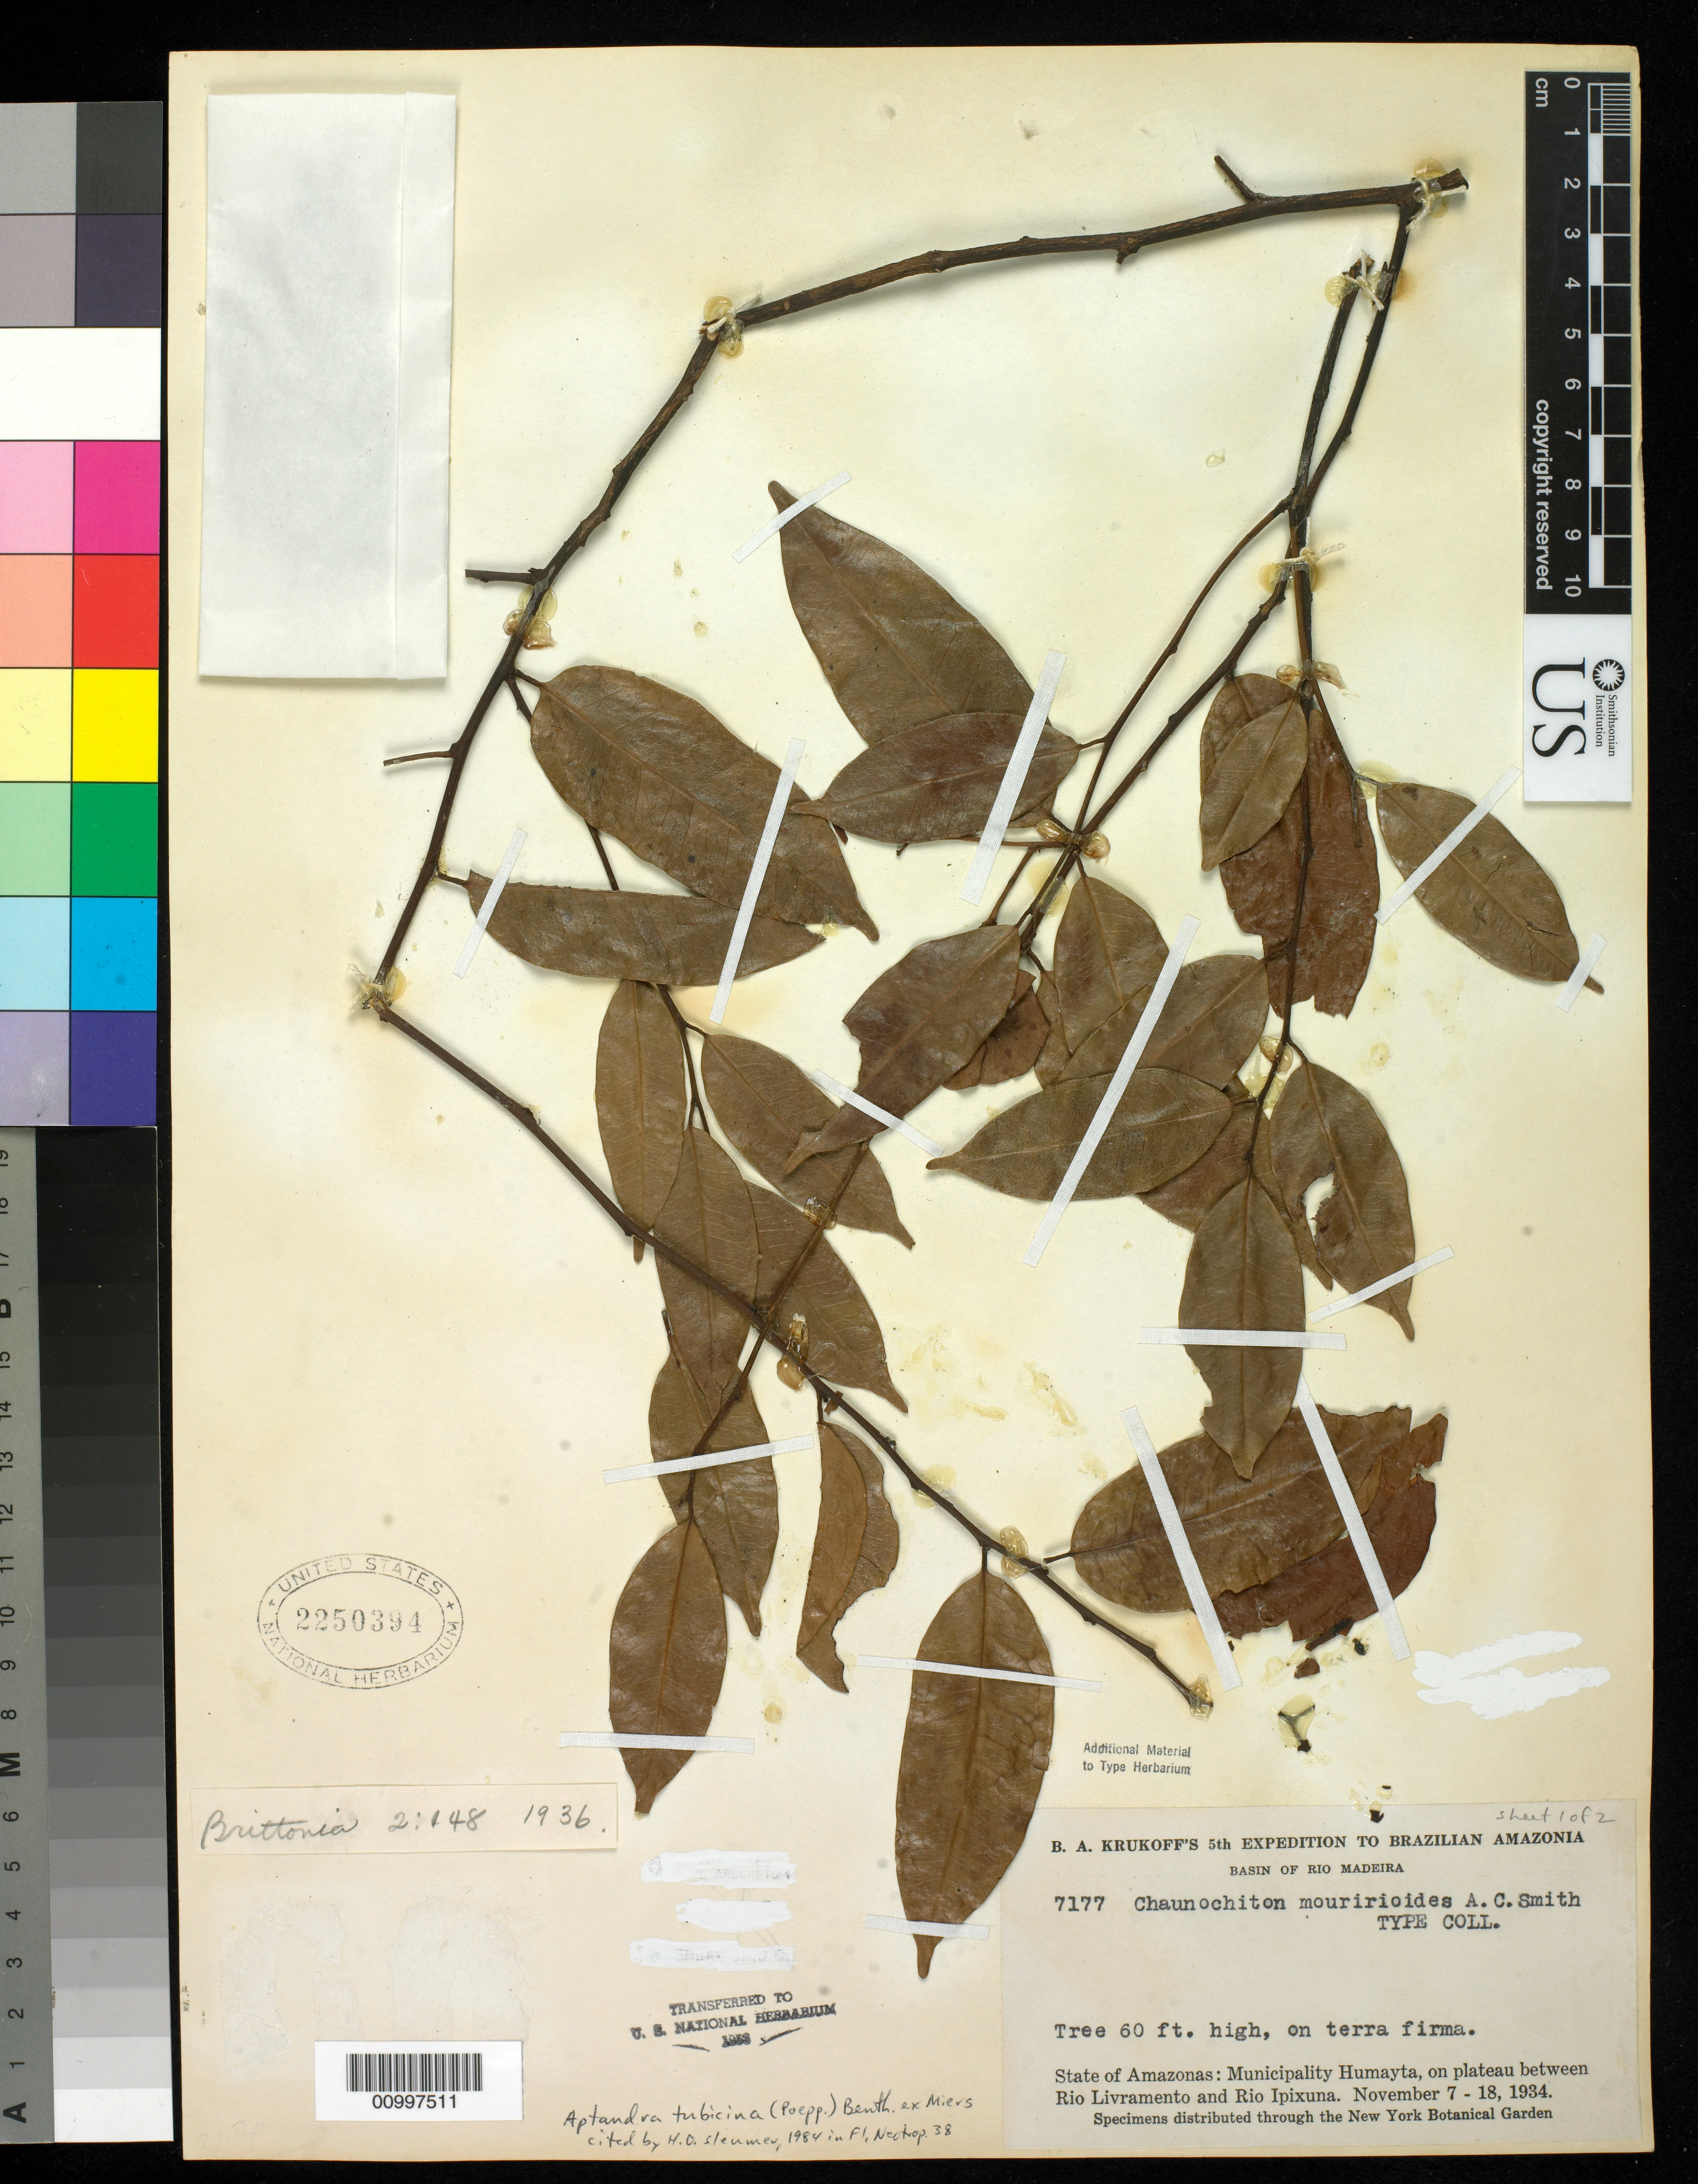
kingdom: Plantae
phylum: Tracheophyta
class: Magnoliopsida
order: Santalales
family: Aptandraceae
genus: Chaunochiton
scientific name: Chaunochiton mouririoides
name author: A.C. Sm.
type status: Isotype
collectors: B. A. Krukoff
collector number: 7177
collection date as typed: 07 Nov 1934 to 18 Nov 1934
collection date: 1934-11-07/1934-11-18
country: Brazil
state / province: Amazonas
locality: Basin of Rio Madeira. State of Amazonas: Municipality Humayta, on plateau between Rio Livramento and Rio Ipixuna.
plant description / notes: Aptandra tubicina (Poepp.) Benth. Ex Miers cited by H. O. Sleumer, 1984 in Fl. Neotrop. 38.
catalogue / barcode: US 2250394